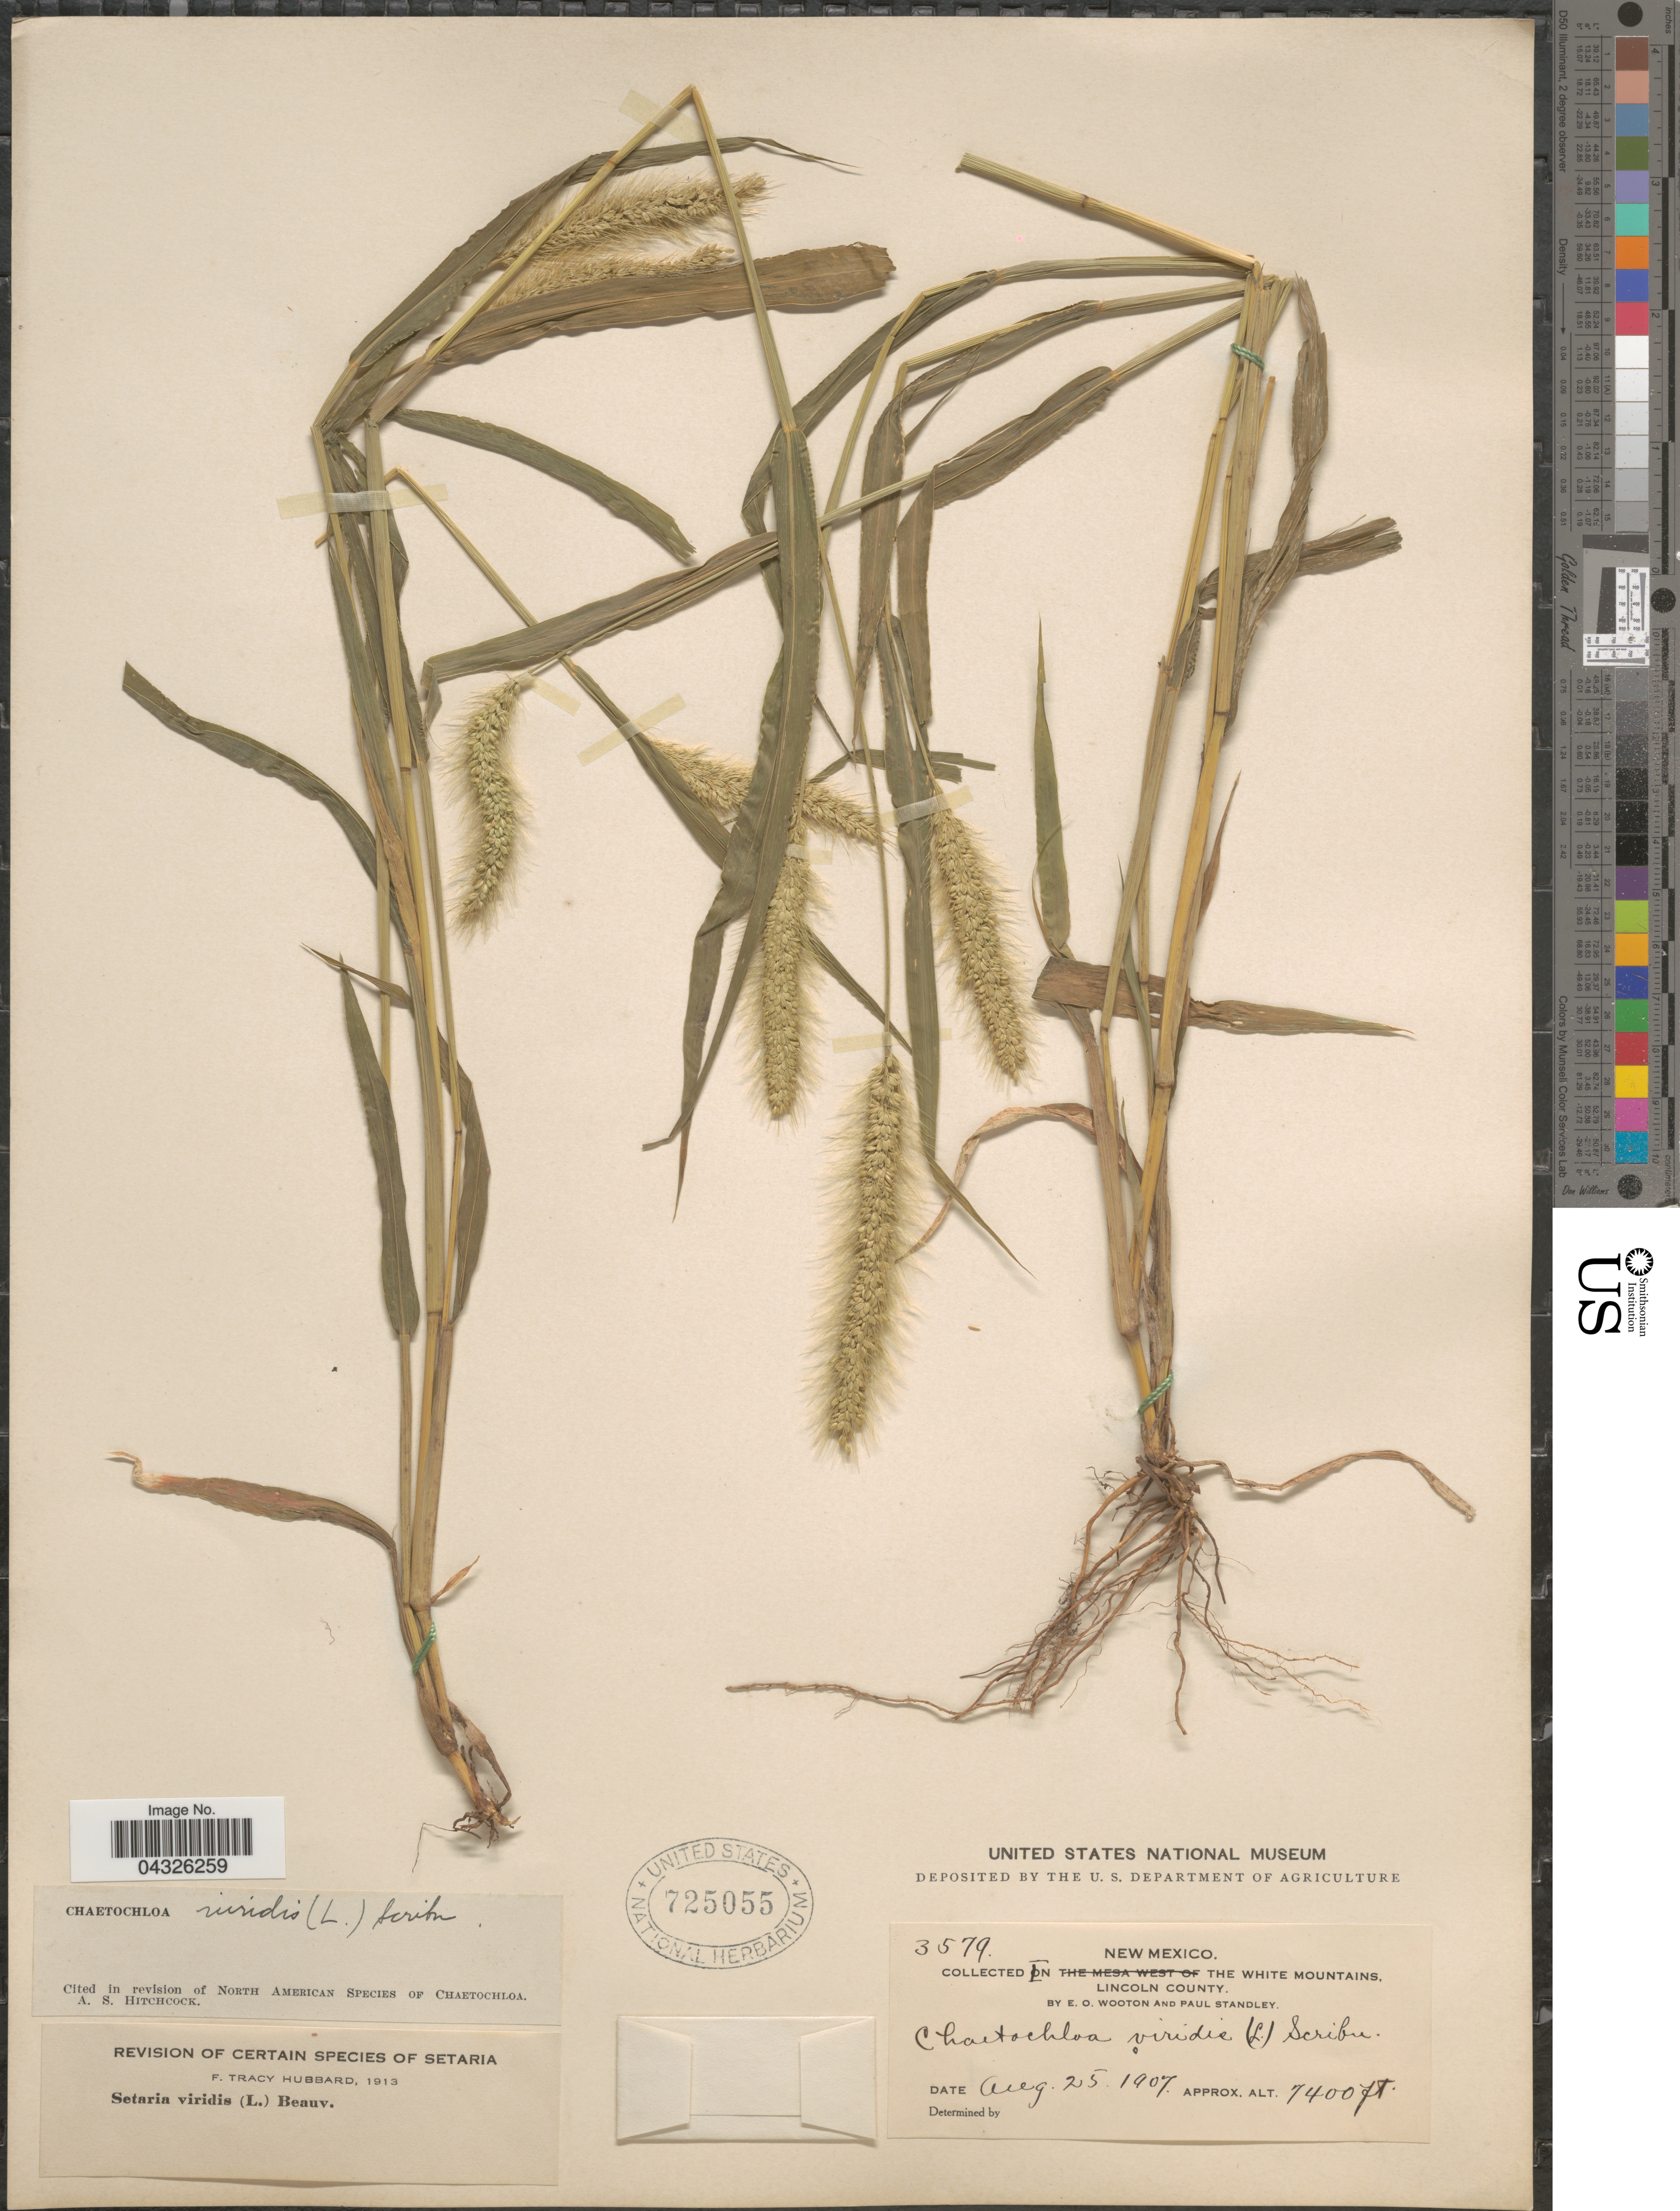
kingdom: Plantae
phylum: Tracheophyta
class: Liliopsida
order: Poales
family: Poaceae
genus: Setaria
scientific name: Setaria viridis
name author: (L.) P. Beauv.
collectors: E. O. Wooton & P. C. Standley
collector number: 3579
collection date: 1907-08-25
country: United States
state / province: New Mexico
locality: In the White Mountains, Lincoln County.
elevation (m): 2256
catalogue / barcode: US 725055